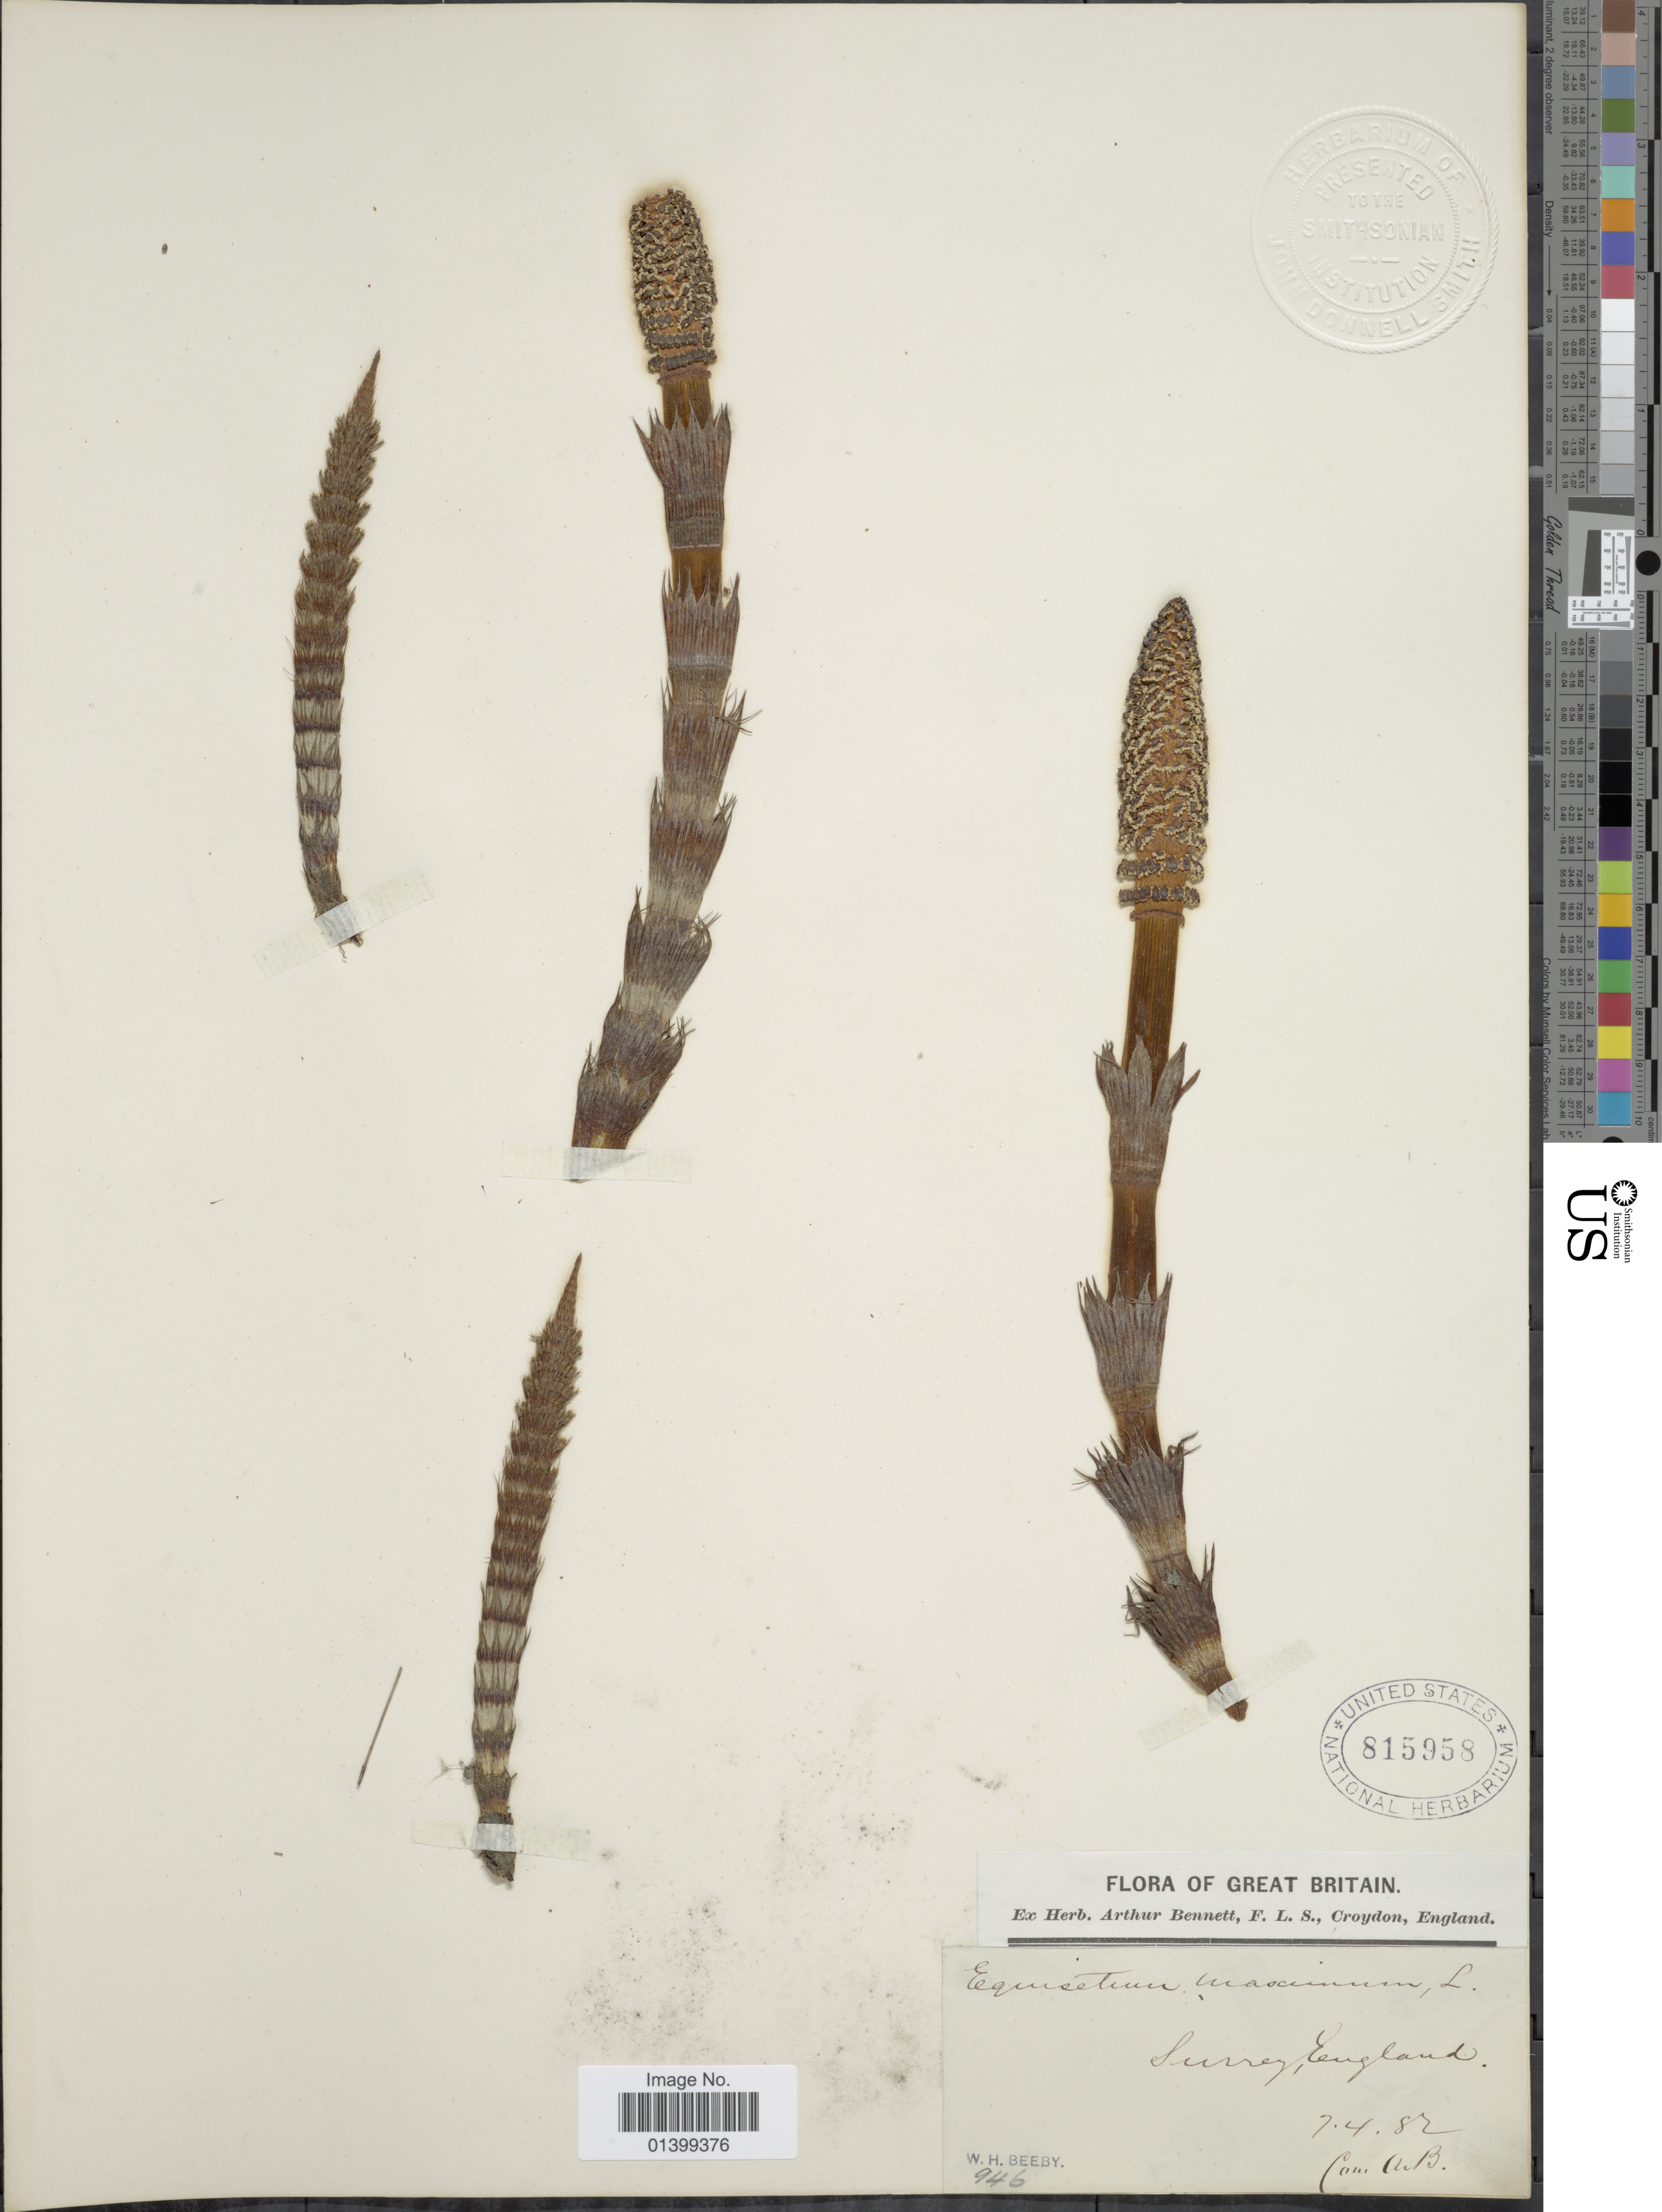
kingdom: Plantae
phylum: Tracheophyta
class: Polypodiopsida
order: Equisetales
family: Equisetaceae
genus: Equisetum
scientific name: Equisetum telmateia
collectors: W. Beeby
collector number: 946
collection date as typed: Transcribed d/m/y: 7/4/82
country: United Kingdom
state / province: England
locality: Flora of Great Britain. Surrey, England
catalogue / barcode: US 815958